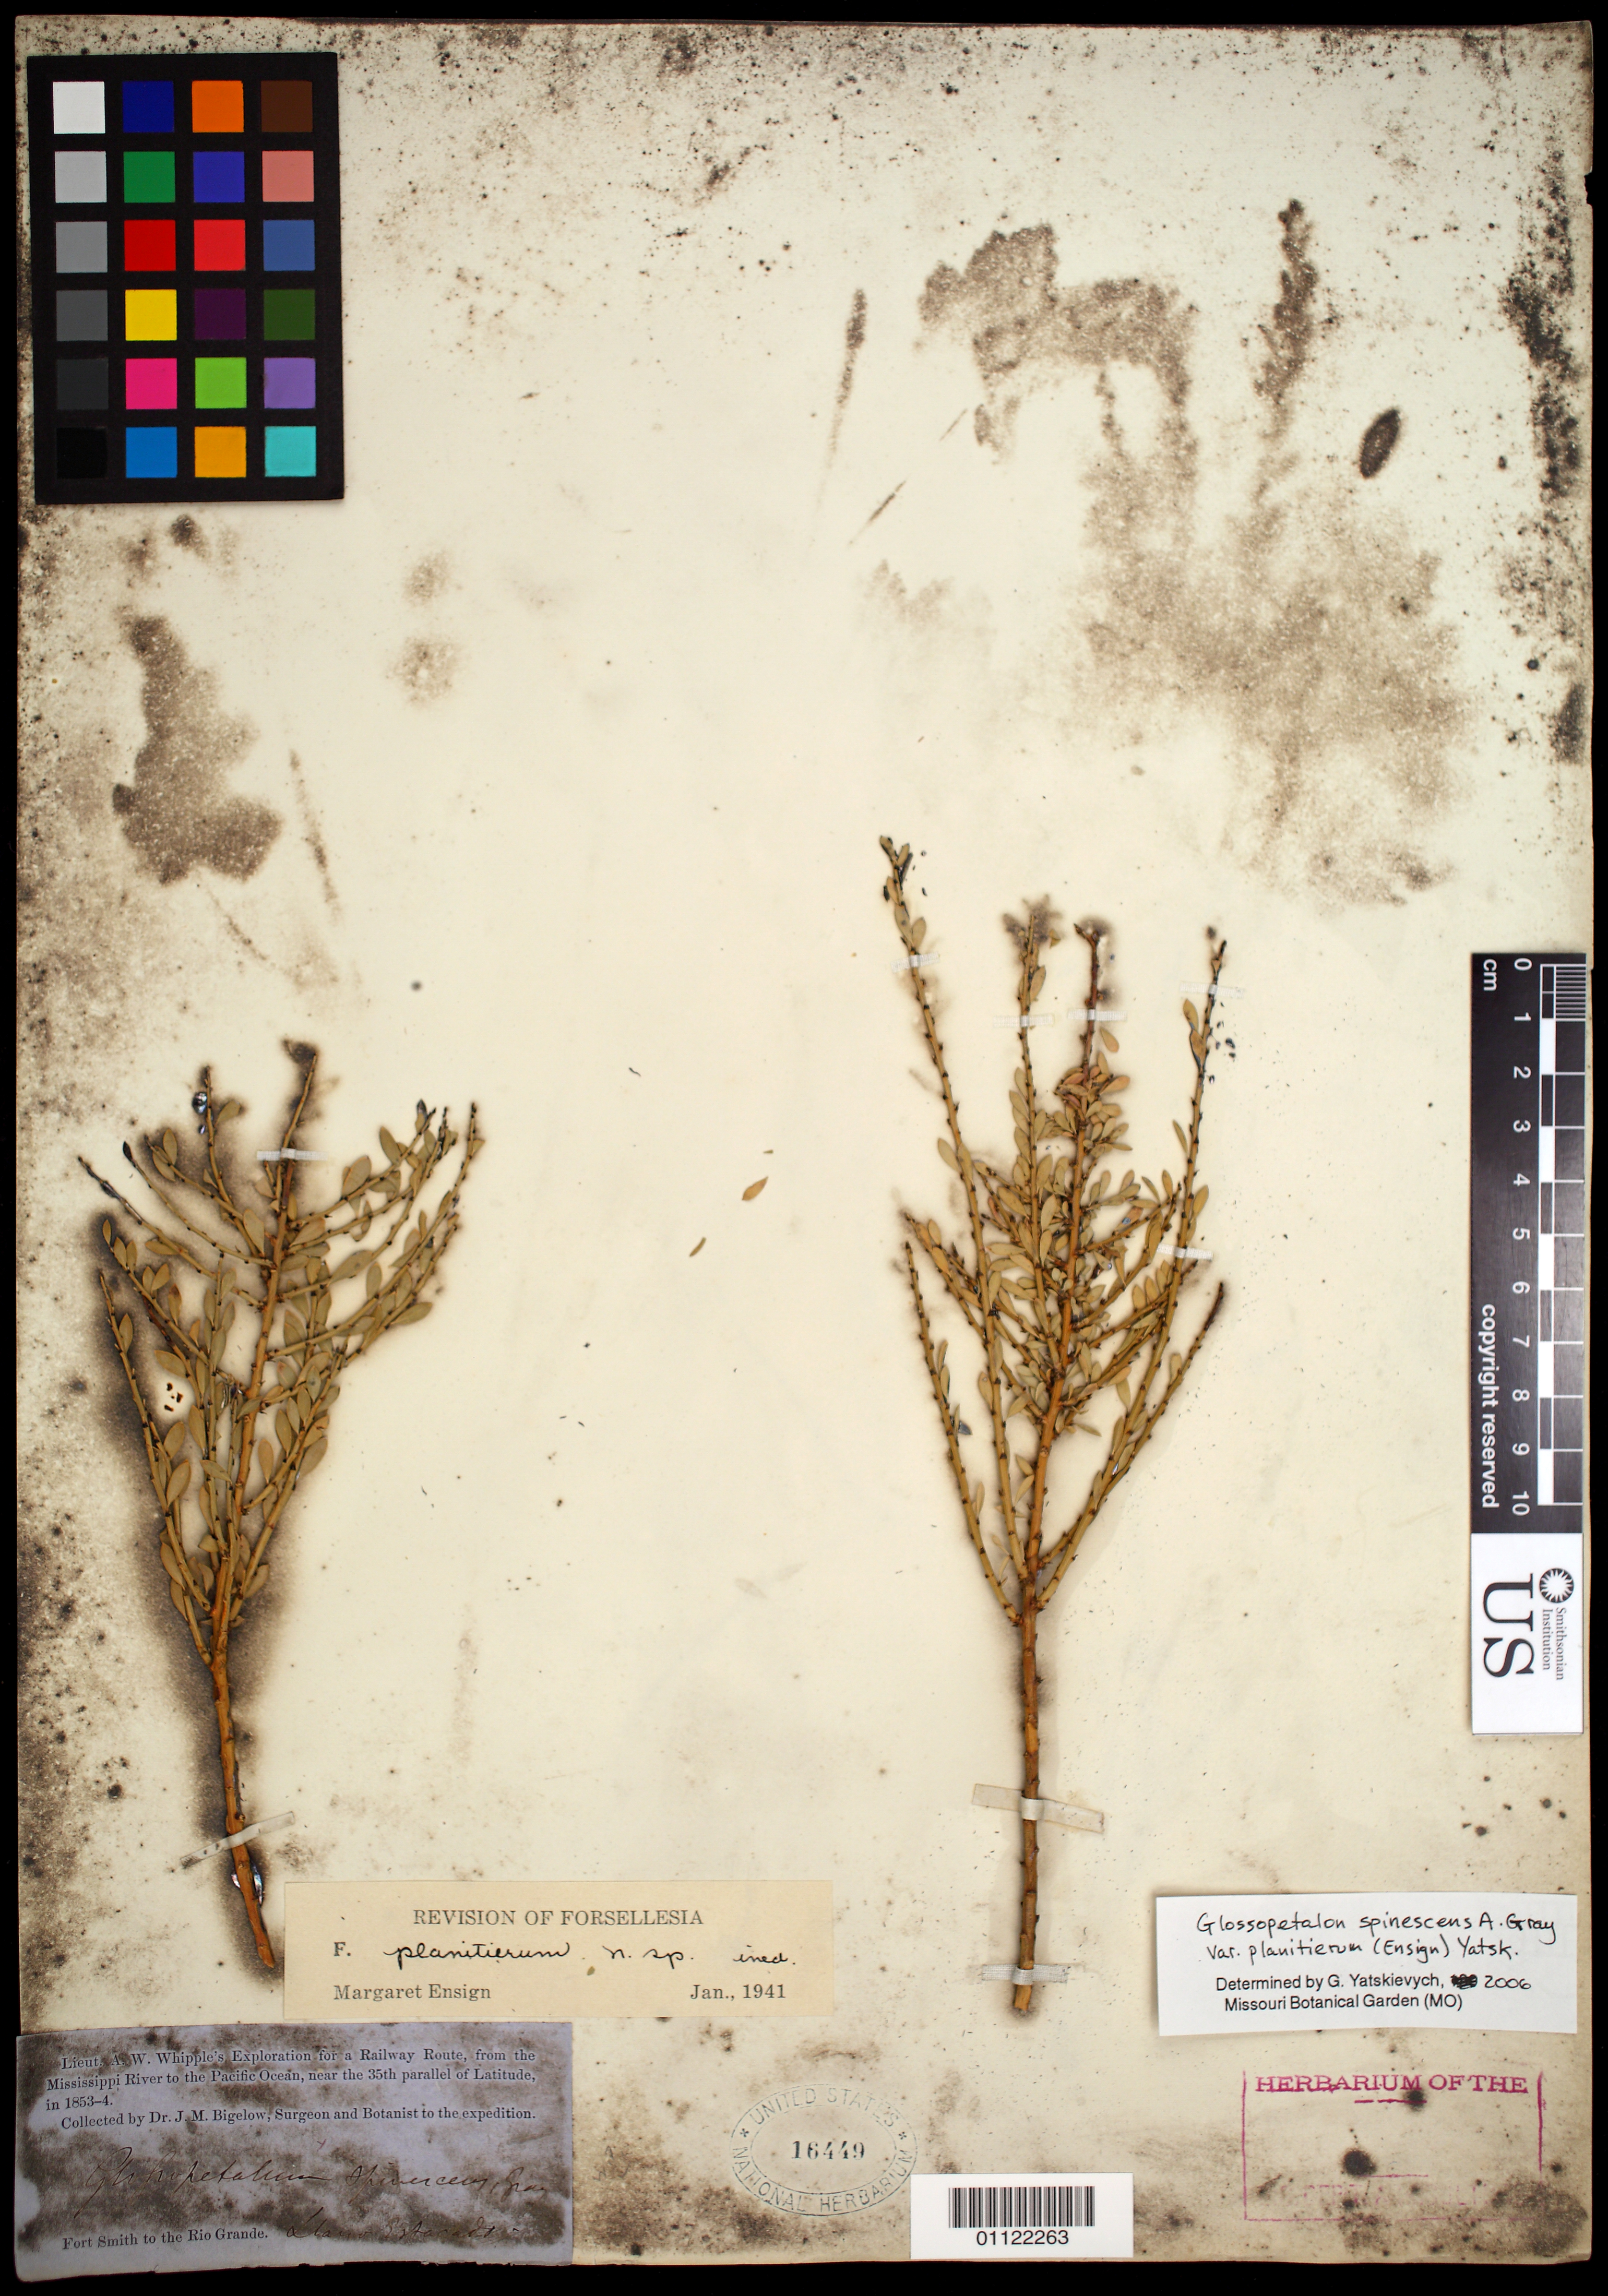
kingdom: Plantae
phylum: Tracheophyta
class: Magnoliopsida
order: Crossosomatales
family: Crossosomataceae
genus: Glossopetalon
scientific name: Glossopetalon spinescens var. planitierum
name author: (Ensign) Yatsk.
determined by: Yatskievych, G.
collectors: J. M. Bigelow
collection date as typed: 1853 to -- --- 1854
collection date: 1853/1854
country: United States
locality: Fort Smith to Rio Grande, Llano Estacado.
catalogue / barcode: US 16449